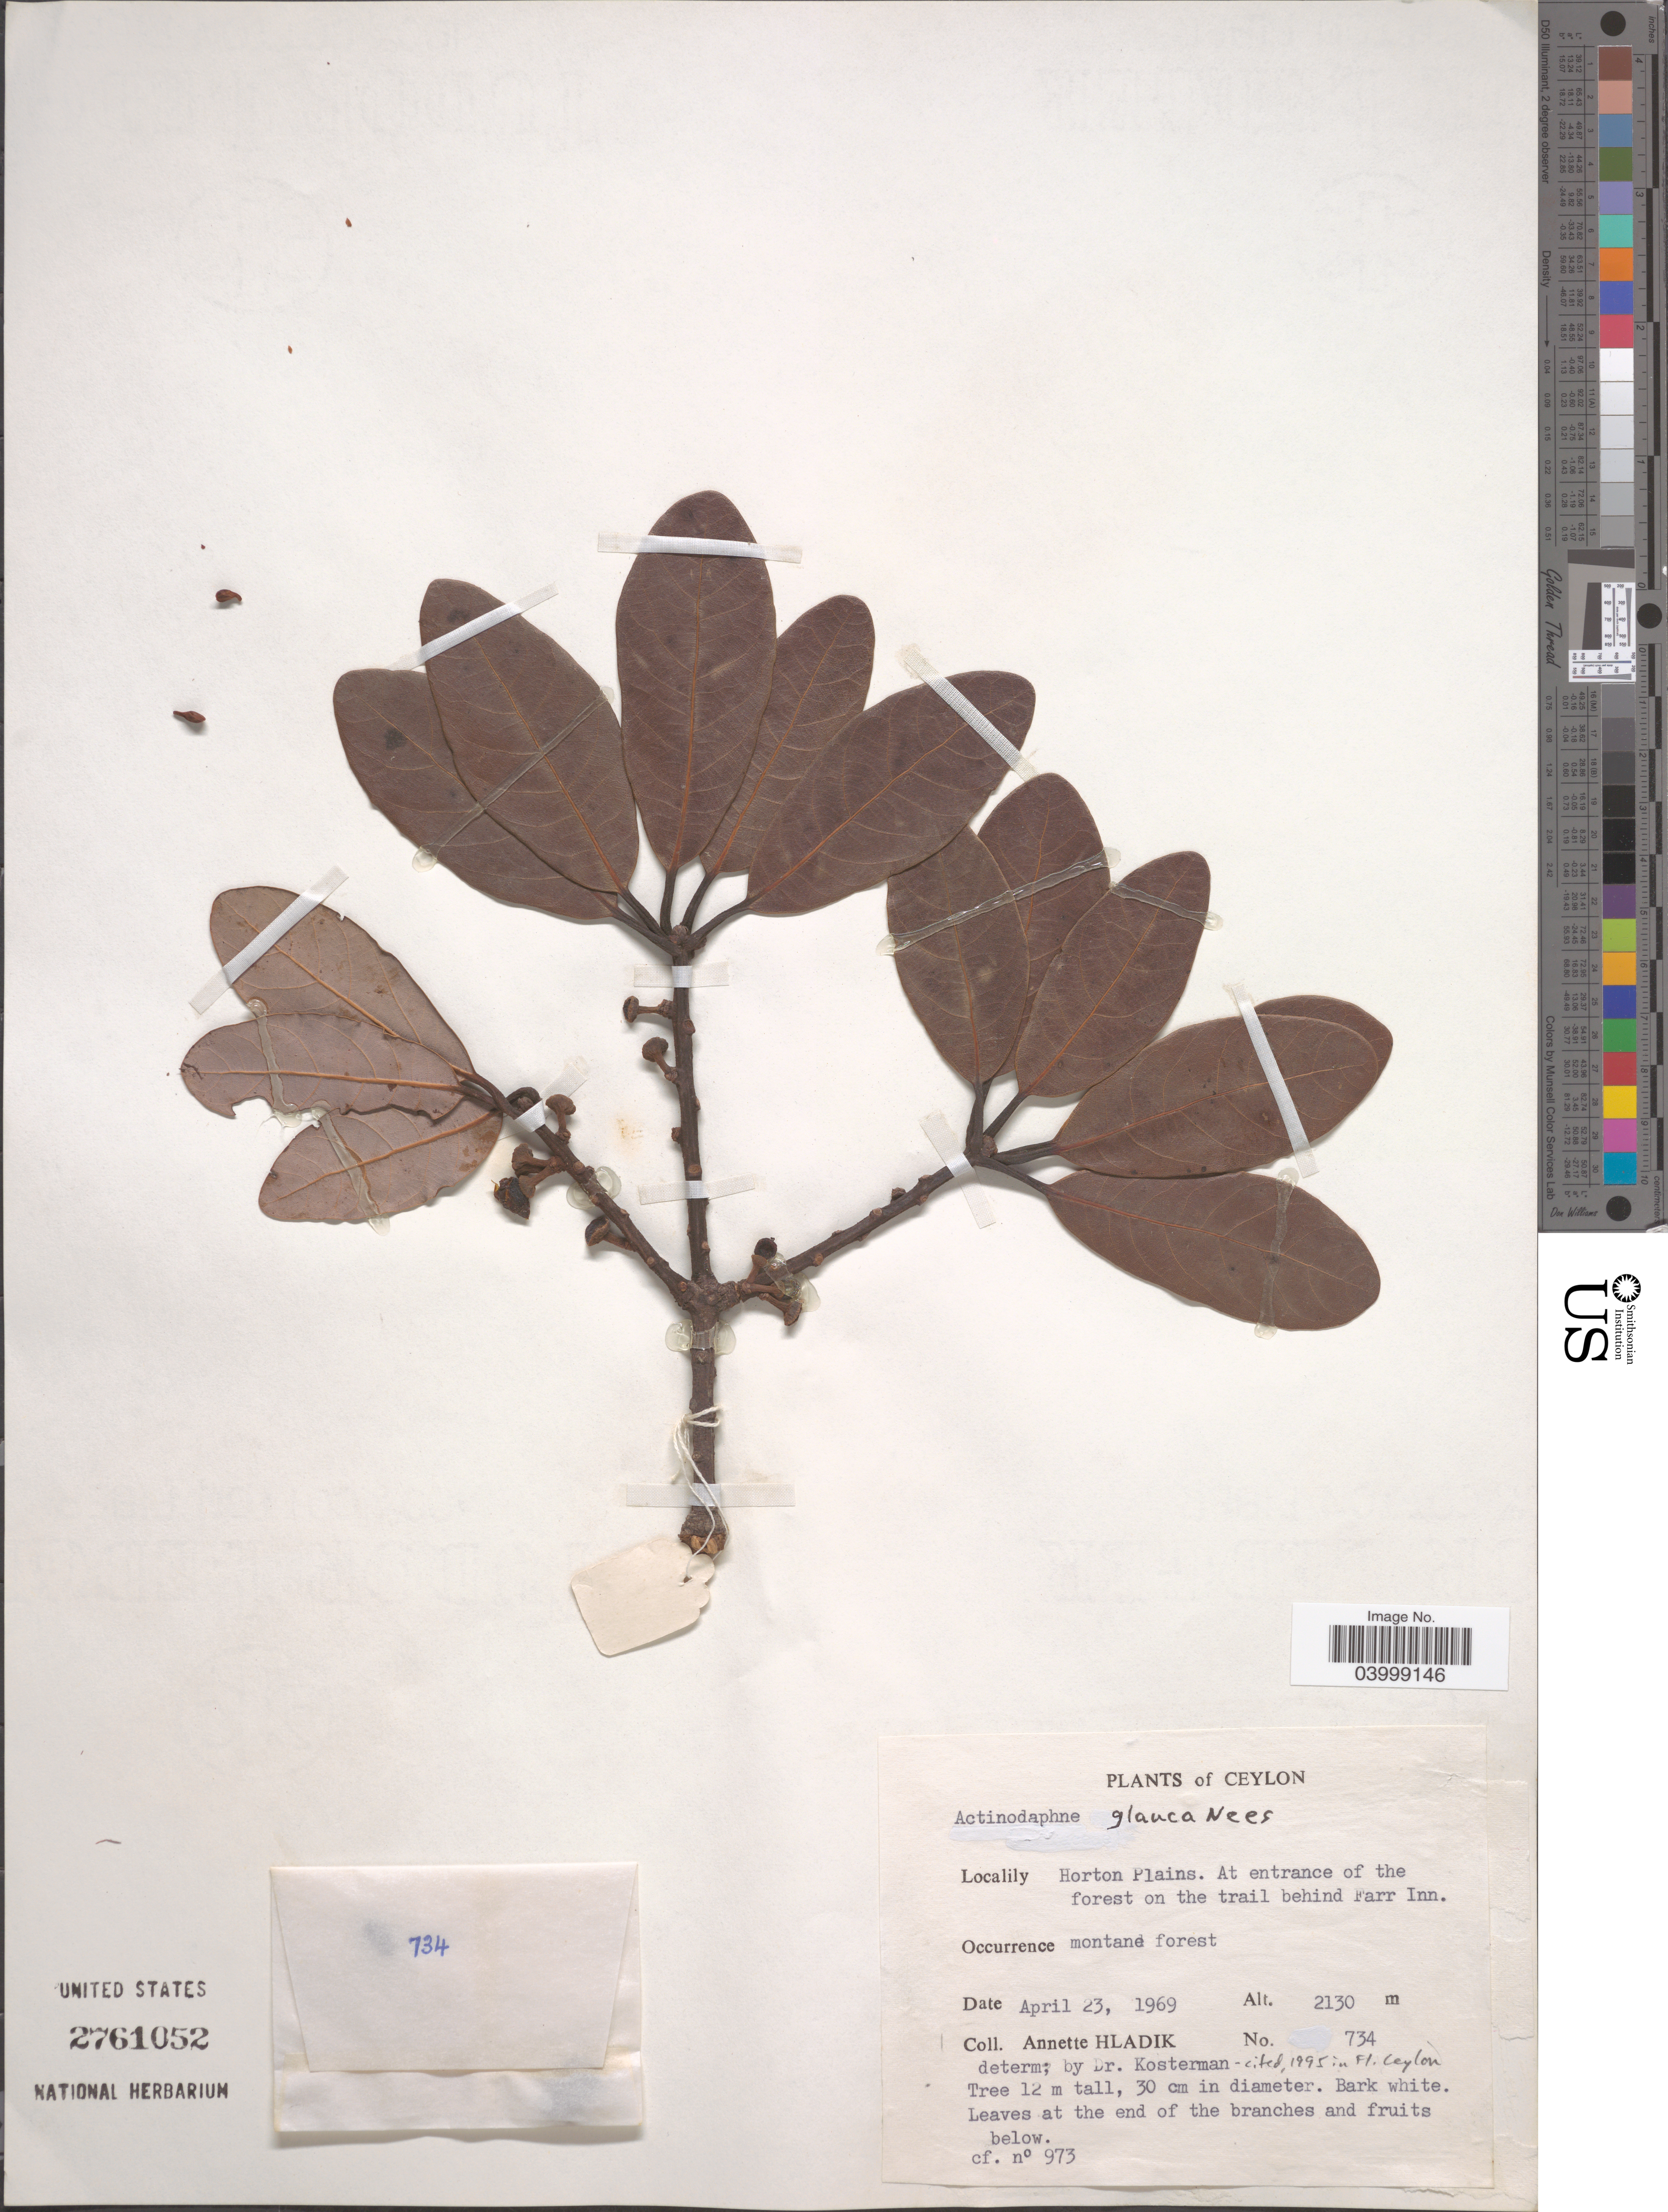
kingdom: Plantae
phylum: Tracheophyta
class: Magnoliopsida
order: Laurales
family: Lauraceae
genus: Actinodaphne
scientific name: Actinodaphne glauca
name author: Nees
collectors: A. Hladik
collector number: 734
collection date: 1969-04-23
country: Sri Lanka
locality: Ceylon. Horton Plains. At entrance of the forest on the trail behind Farr Inn.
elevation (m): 2130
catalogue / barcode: US 2761052